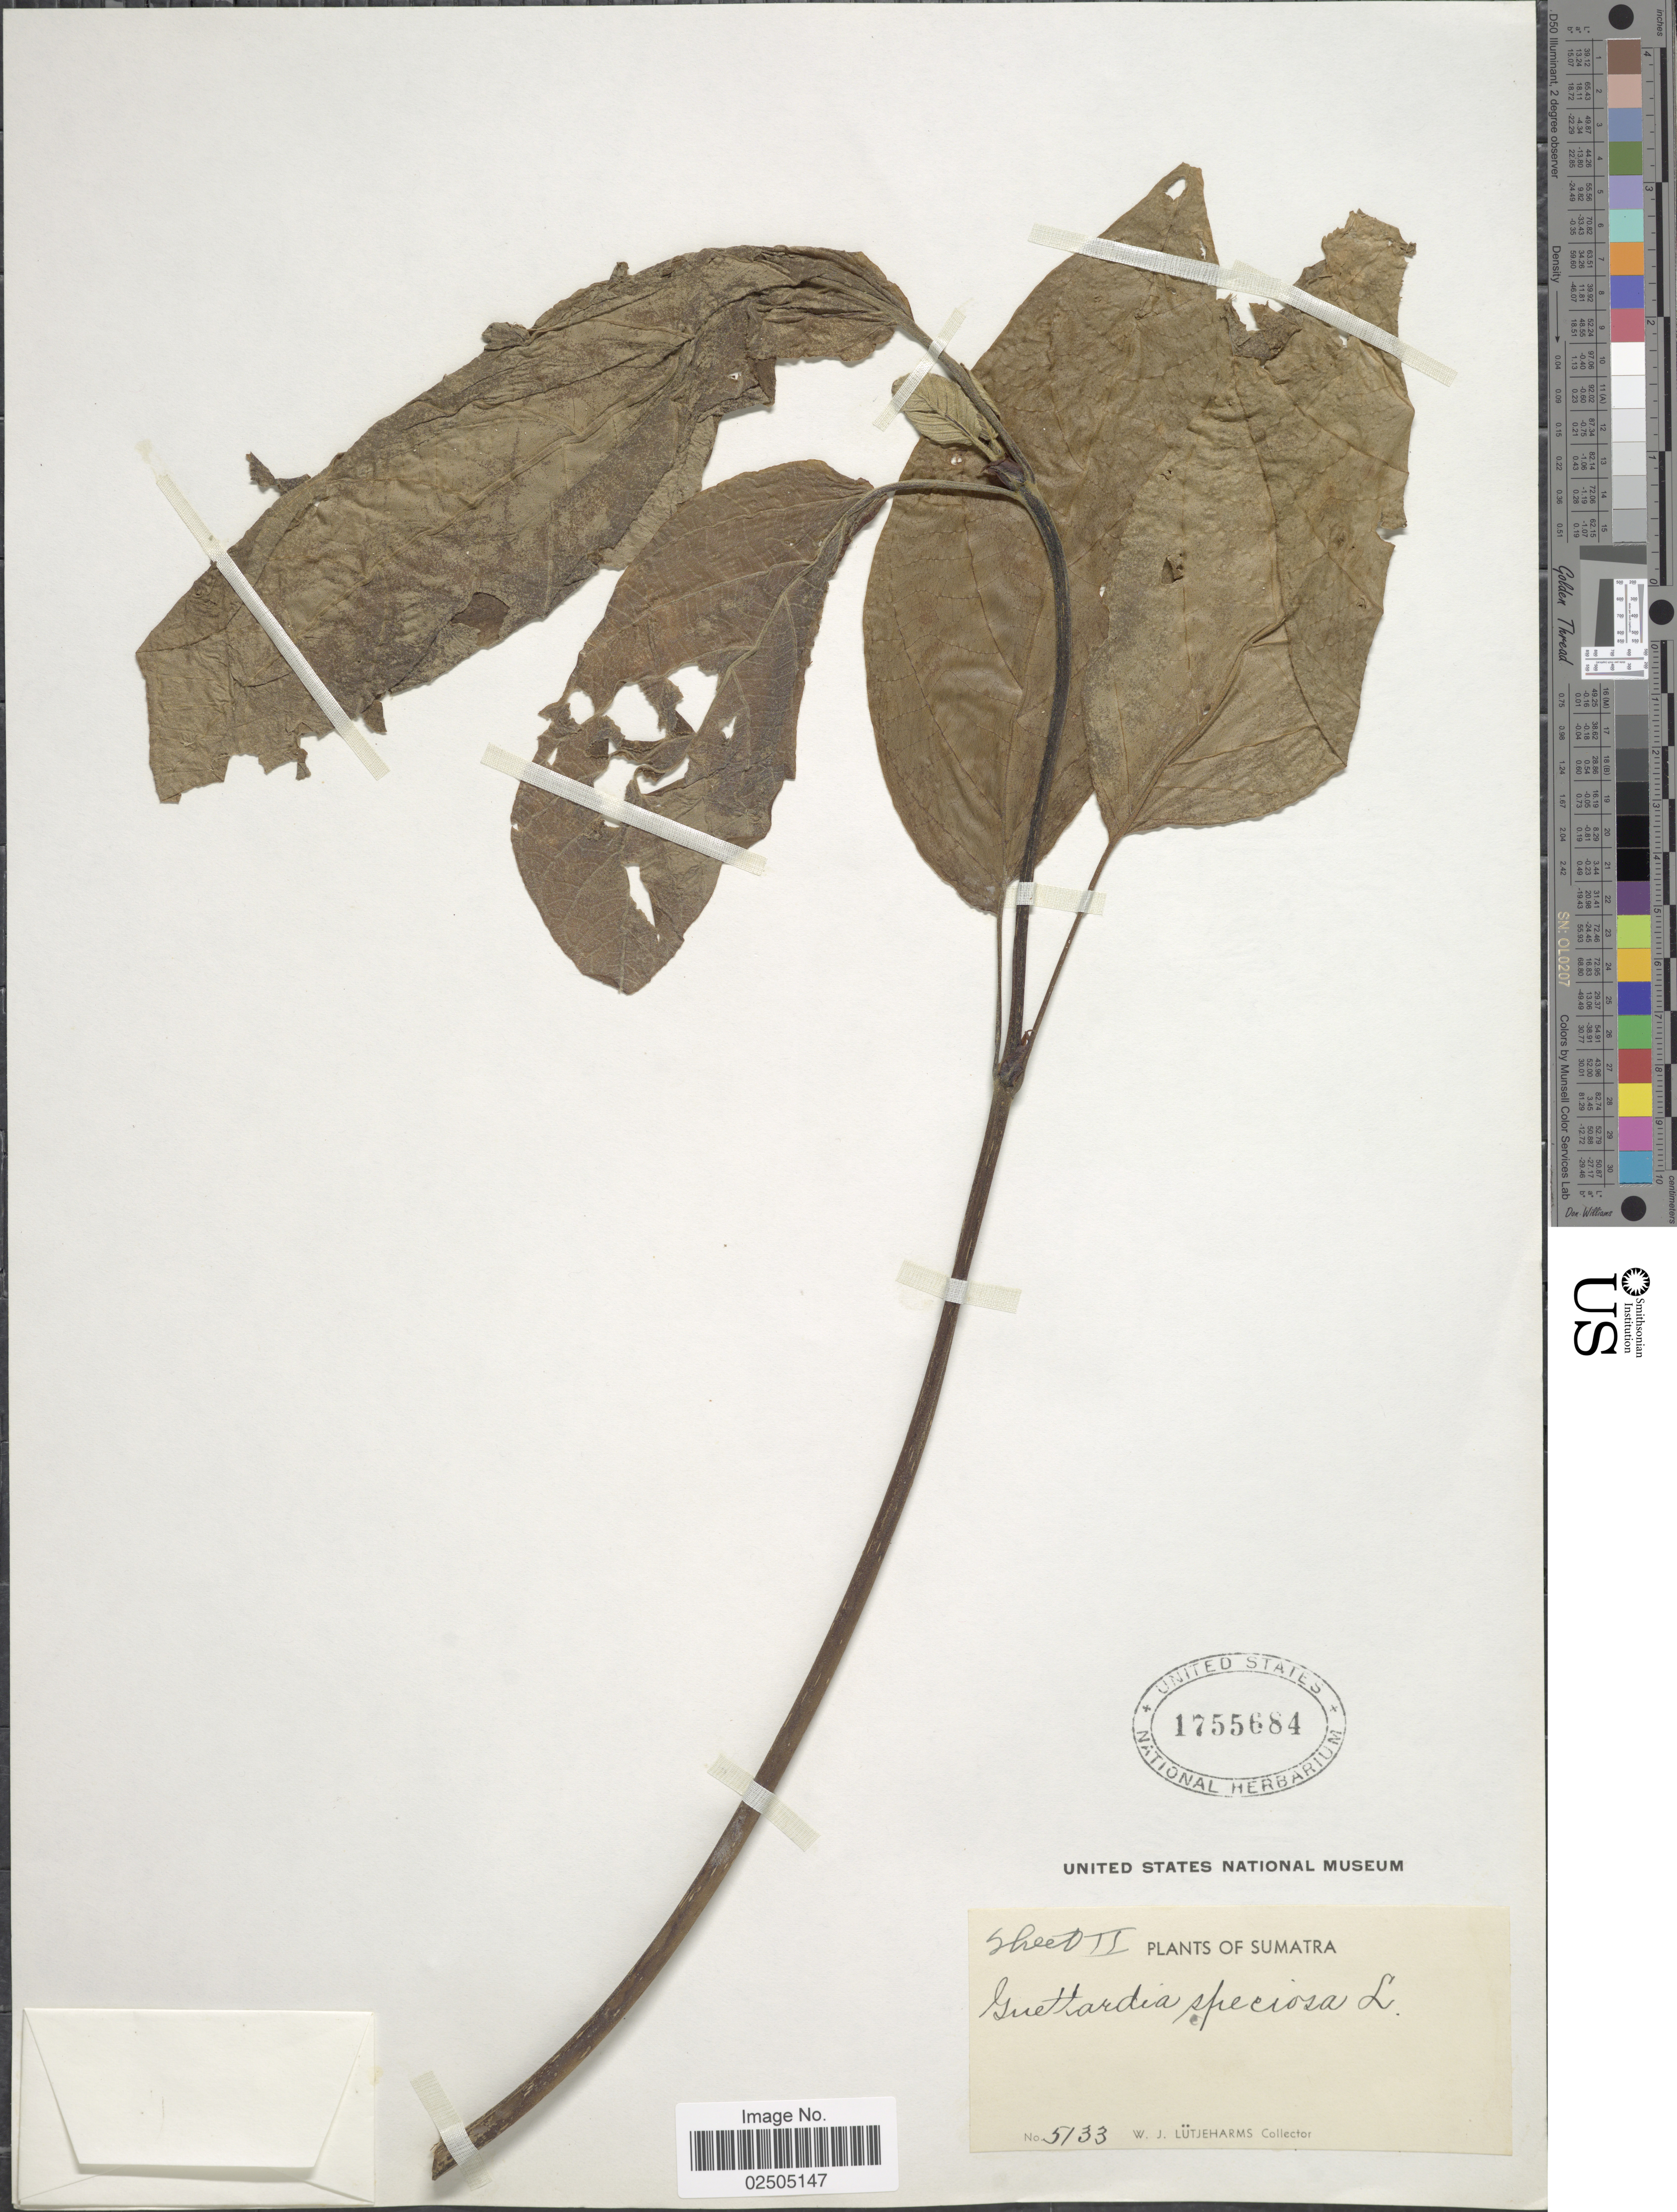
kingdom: Plantae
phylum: Tracheophyta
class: Magnoliopsida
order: Gentianales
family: Rubiaceae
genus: Guettarda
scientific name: Guettarda speciosa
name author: L.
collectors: W. Lütjeharms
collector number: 5133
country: Indonesia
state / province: Sumatra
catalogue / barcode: US 1755684